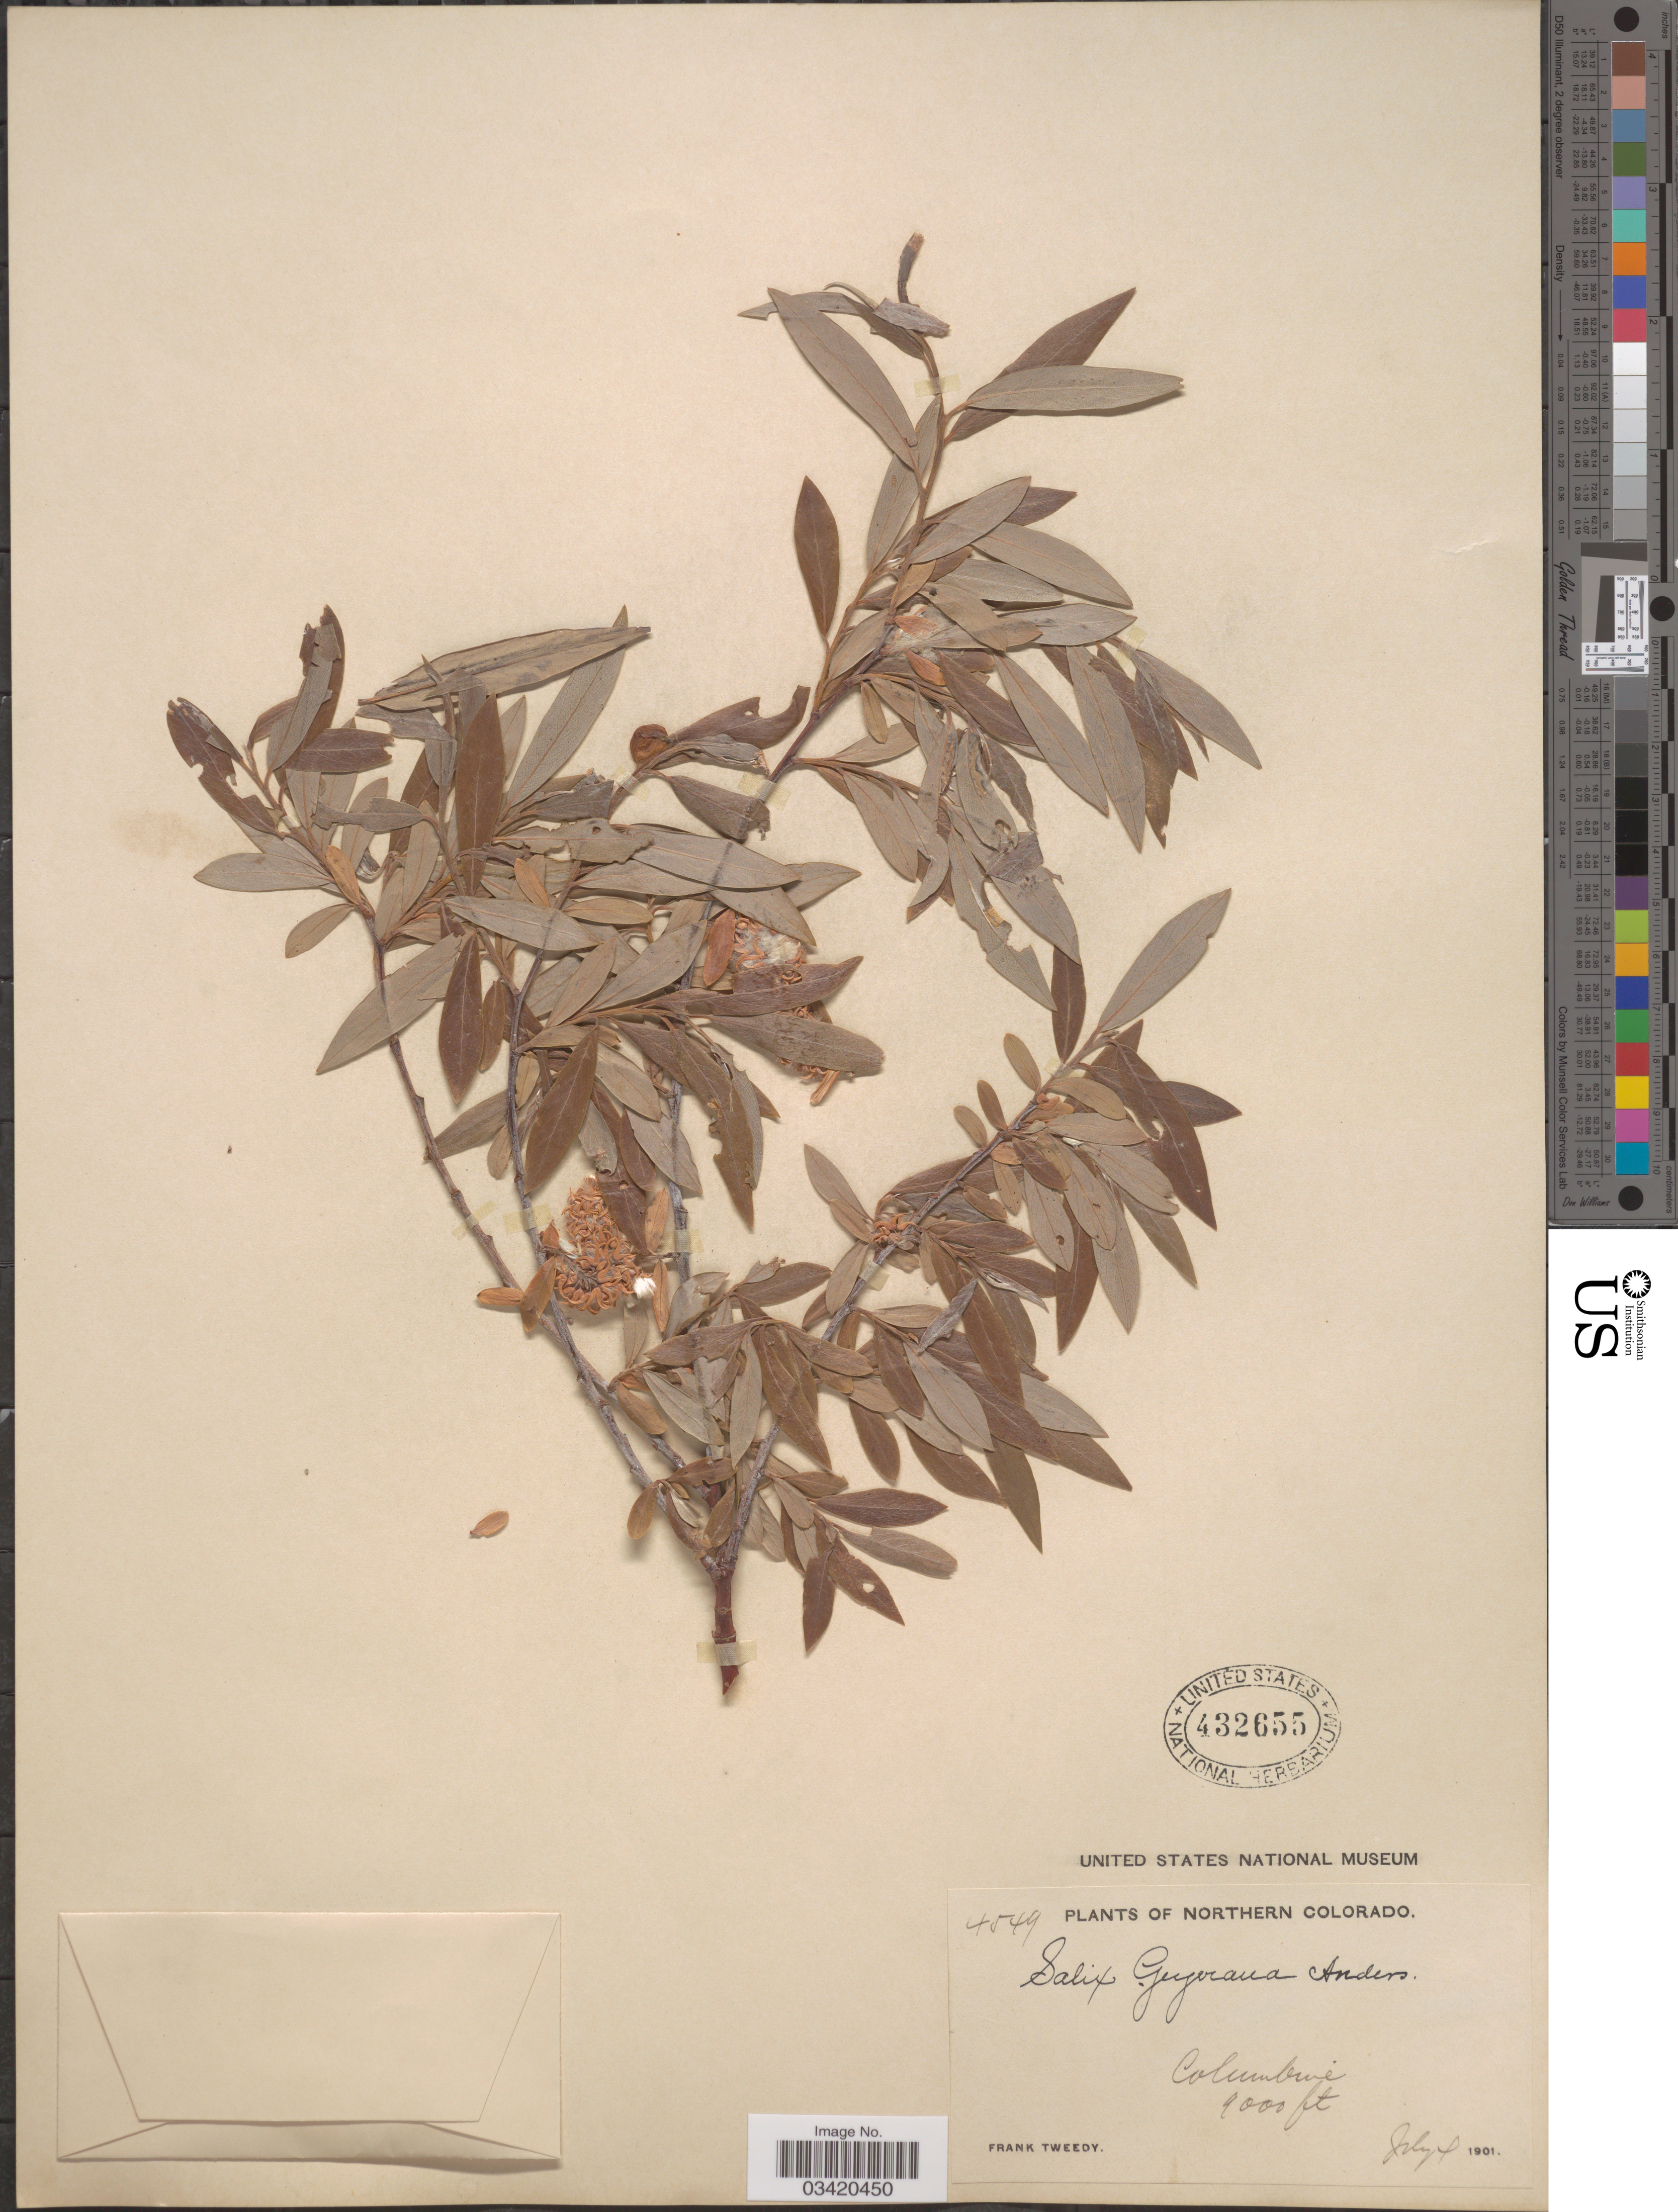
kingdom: Plantae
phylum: Tracheophyta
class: Magnoliopsida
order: Malpighiales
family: Salicaceae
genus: Salix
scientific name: Salix geyeriana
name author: Andersson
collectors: F. Tweedy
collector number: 4549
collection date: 1901-07-04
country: United States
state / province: Colorado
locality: Northern Colorado. Columbine.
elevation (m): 2743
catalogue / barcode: US 432655